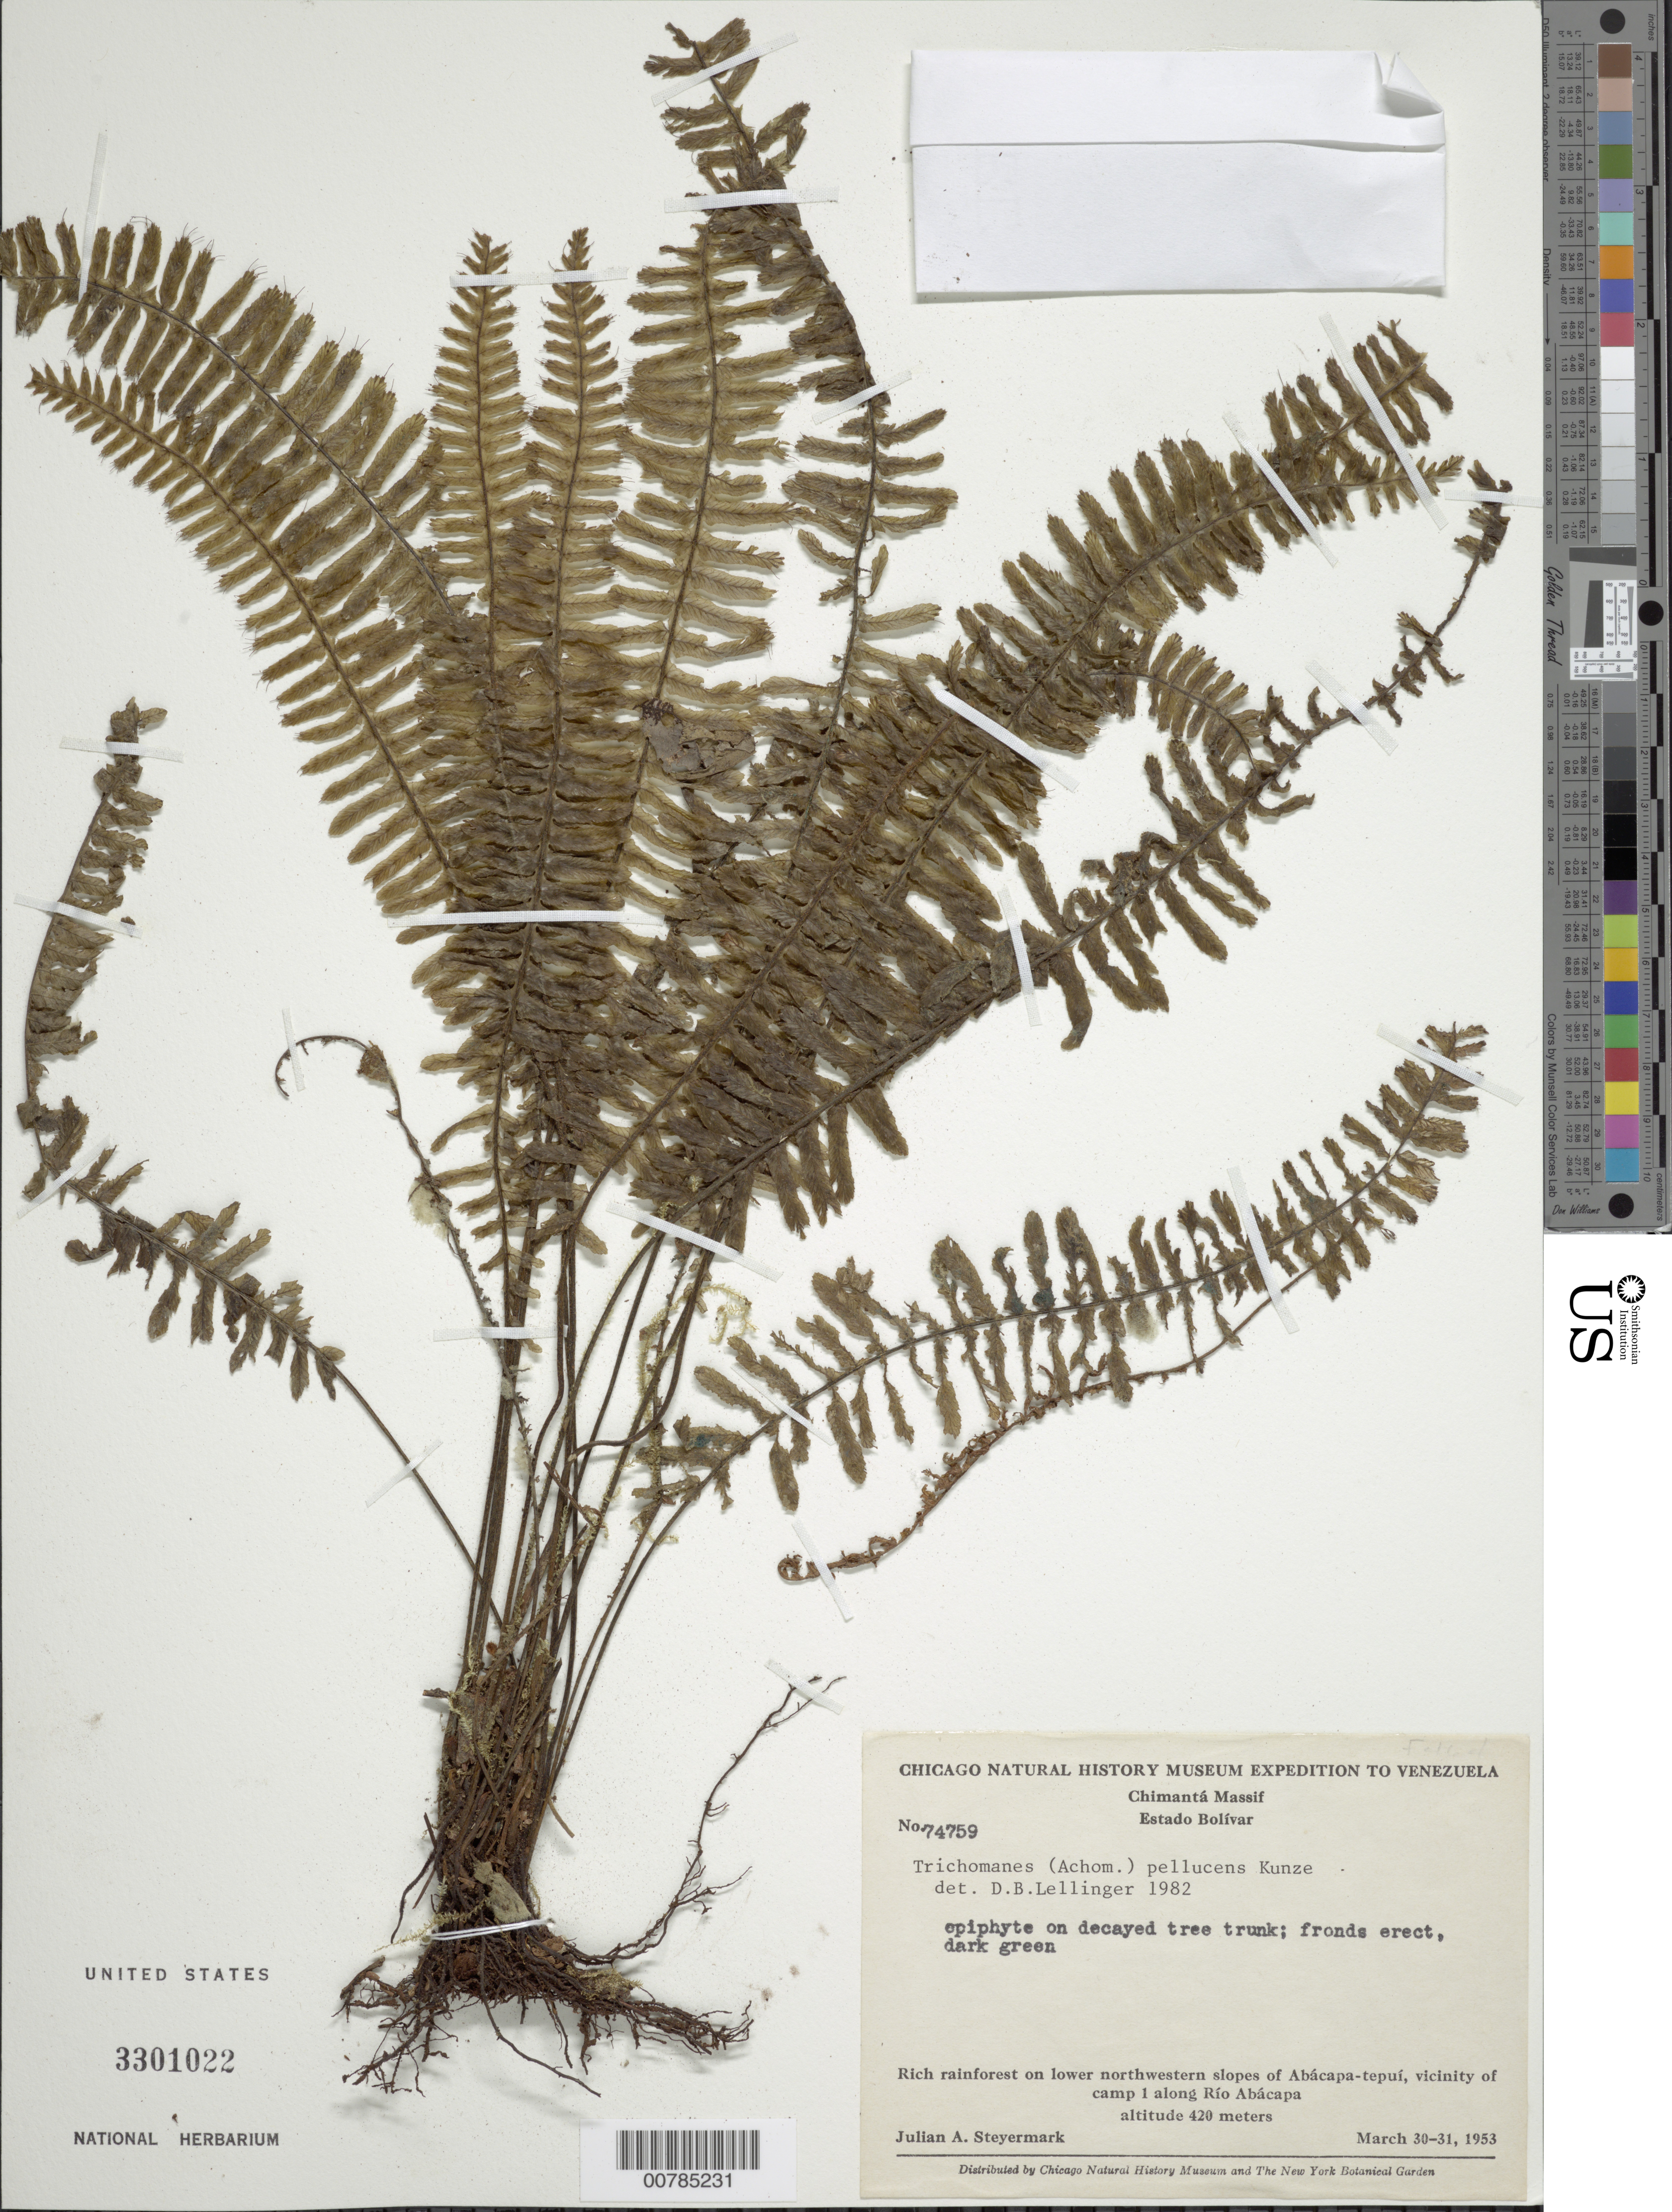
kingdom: Plantae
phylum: Tracheophyta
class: Polypodiopsida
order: Hymenophyllales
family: Hymenophyllaceae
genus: Trichomanes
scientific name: Trichomanes pellucens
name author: Kunze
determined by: Lellinger, David B., (BOT), Smithsonian Institution - National Museum of Natural History (UNITED STATES)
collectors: J. Steyermark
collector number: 74759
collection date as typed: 30-Mar-53 to 31-Mar-53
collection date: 1953-03-30/1953-03-31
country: Venezuela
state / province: Bolívar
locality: Chimantá Massif, lower NW-slopes of Abácapa-tepuí, vicinity of camp 1 along Río Abácapa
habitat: Rich rainforest; on decayed tree trunk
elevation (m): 420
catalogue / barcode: US 3301022